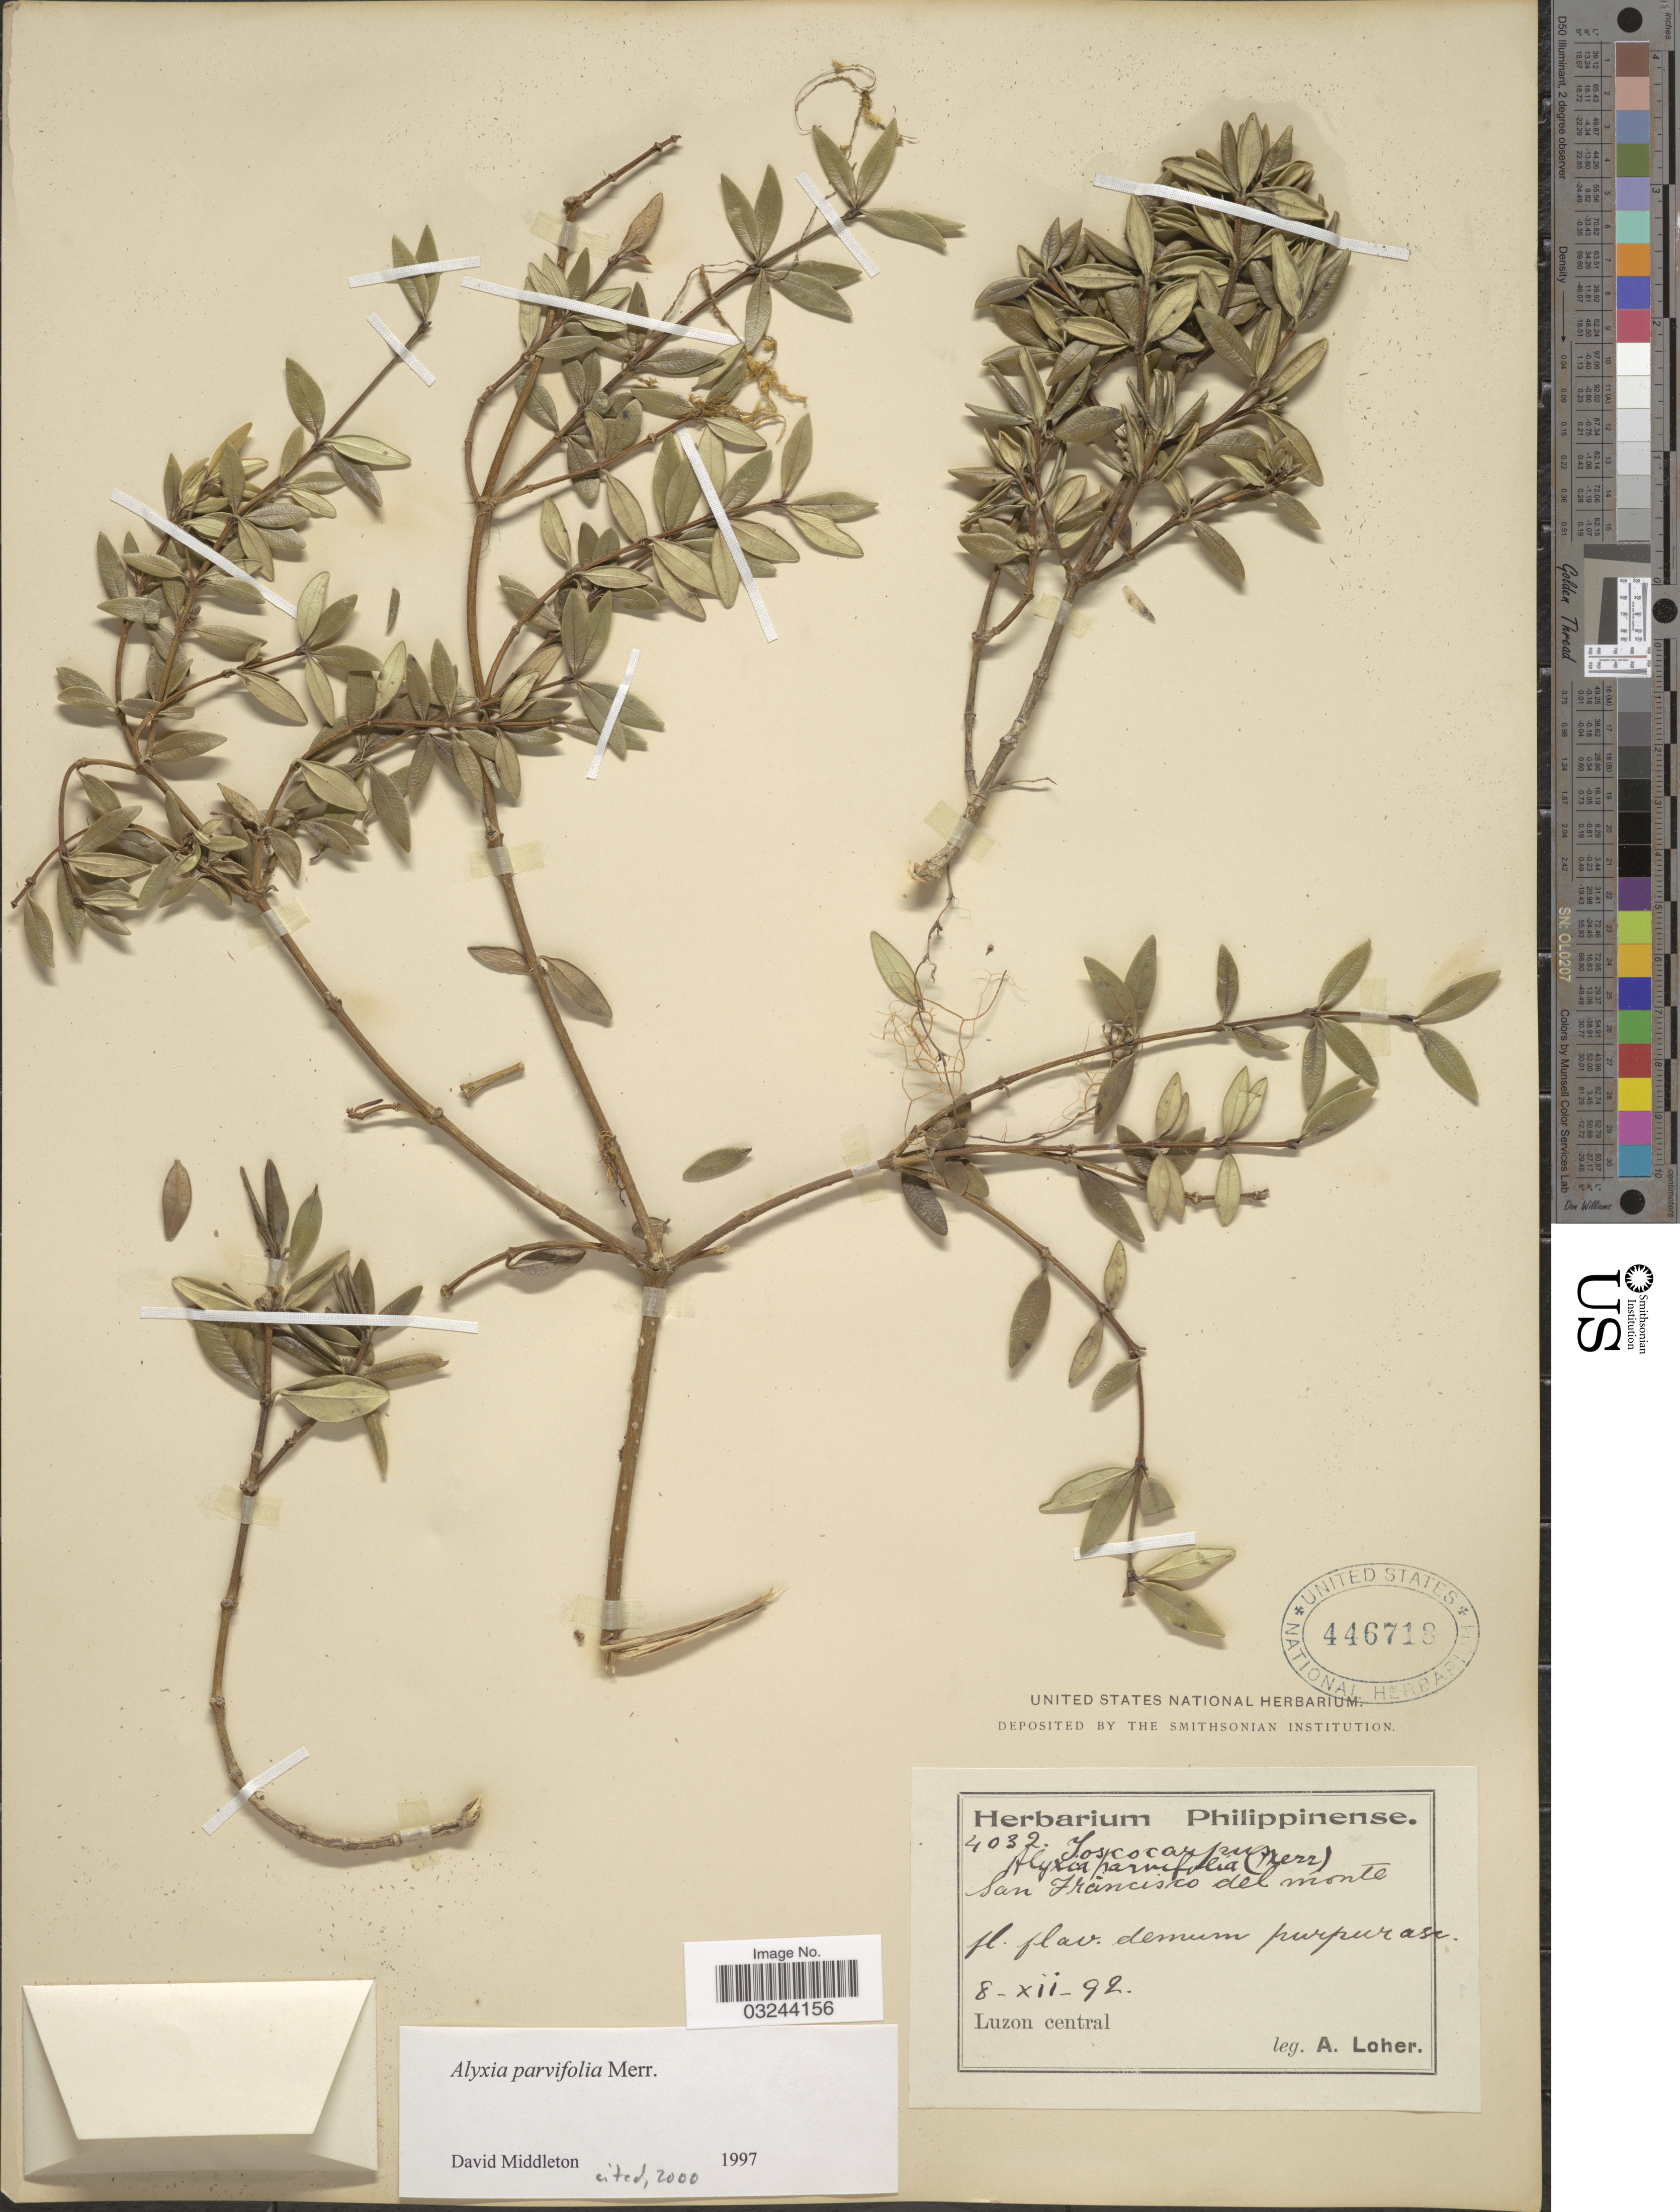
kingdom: Plantae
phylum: Tracheophyta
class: Magnoliopsida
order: Gentianales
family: Apocynaceae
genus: Alyxia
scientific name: Alyxia parvifolia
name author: (Merr.) Merr.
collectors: A. Loher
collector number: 4032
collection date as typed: Transcribed d/m/y: 8/12/92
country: Philippines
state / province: Central Luzon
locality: San Francisco del monte, Luzon central.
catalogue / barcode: US 446718